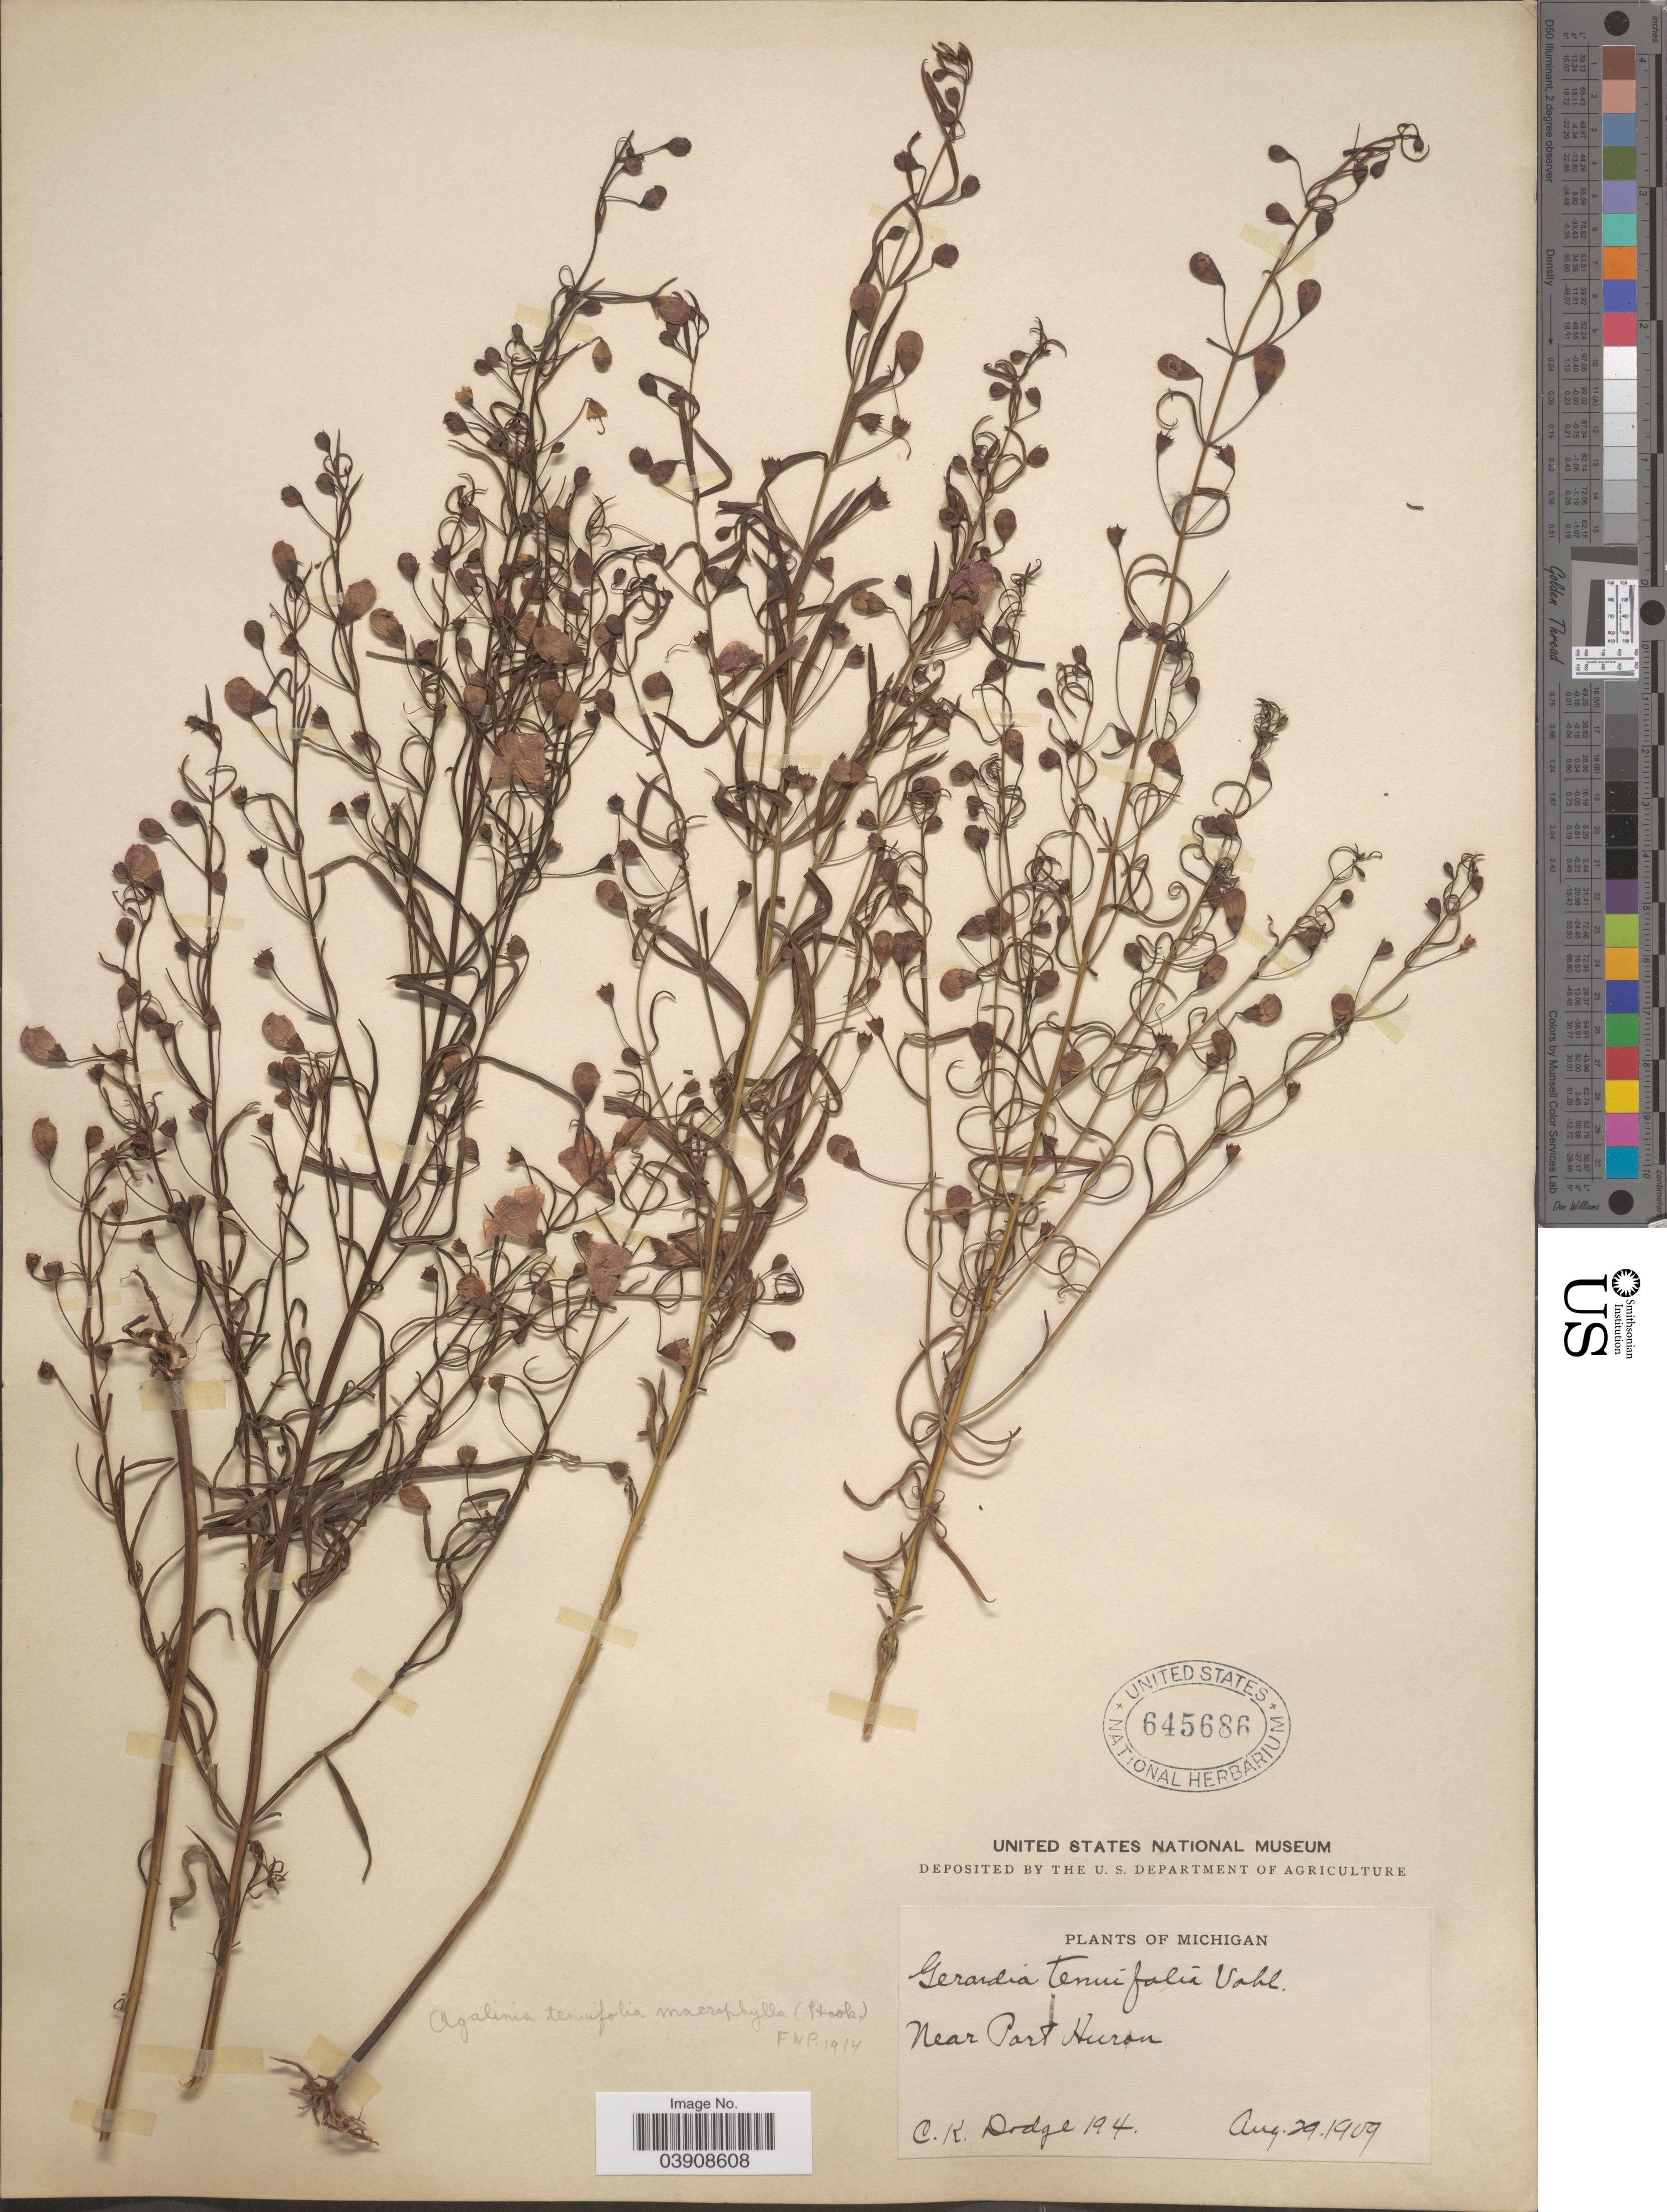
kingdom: Plantae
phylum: Tracheophyta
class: Magnoliopsida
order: Lamiales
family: Orobanchaceae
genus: Agalinis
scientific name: Agalinis tenuifolia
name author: (Vahl) Raf.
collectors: C. Dodge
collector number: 194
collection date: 1909-08-29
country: United States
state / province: Michigan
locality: Near Port Huron.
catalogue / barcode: US 645686